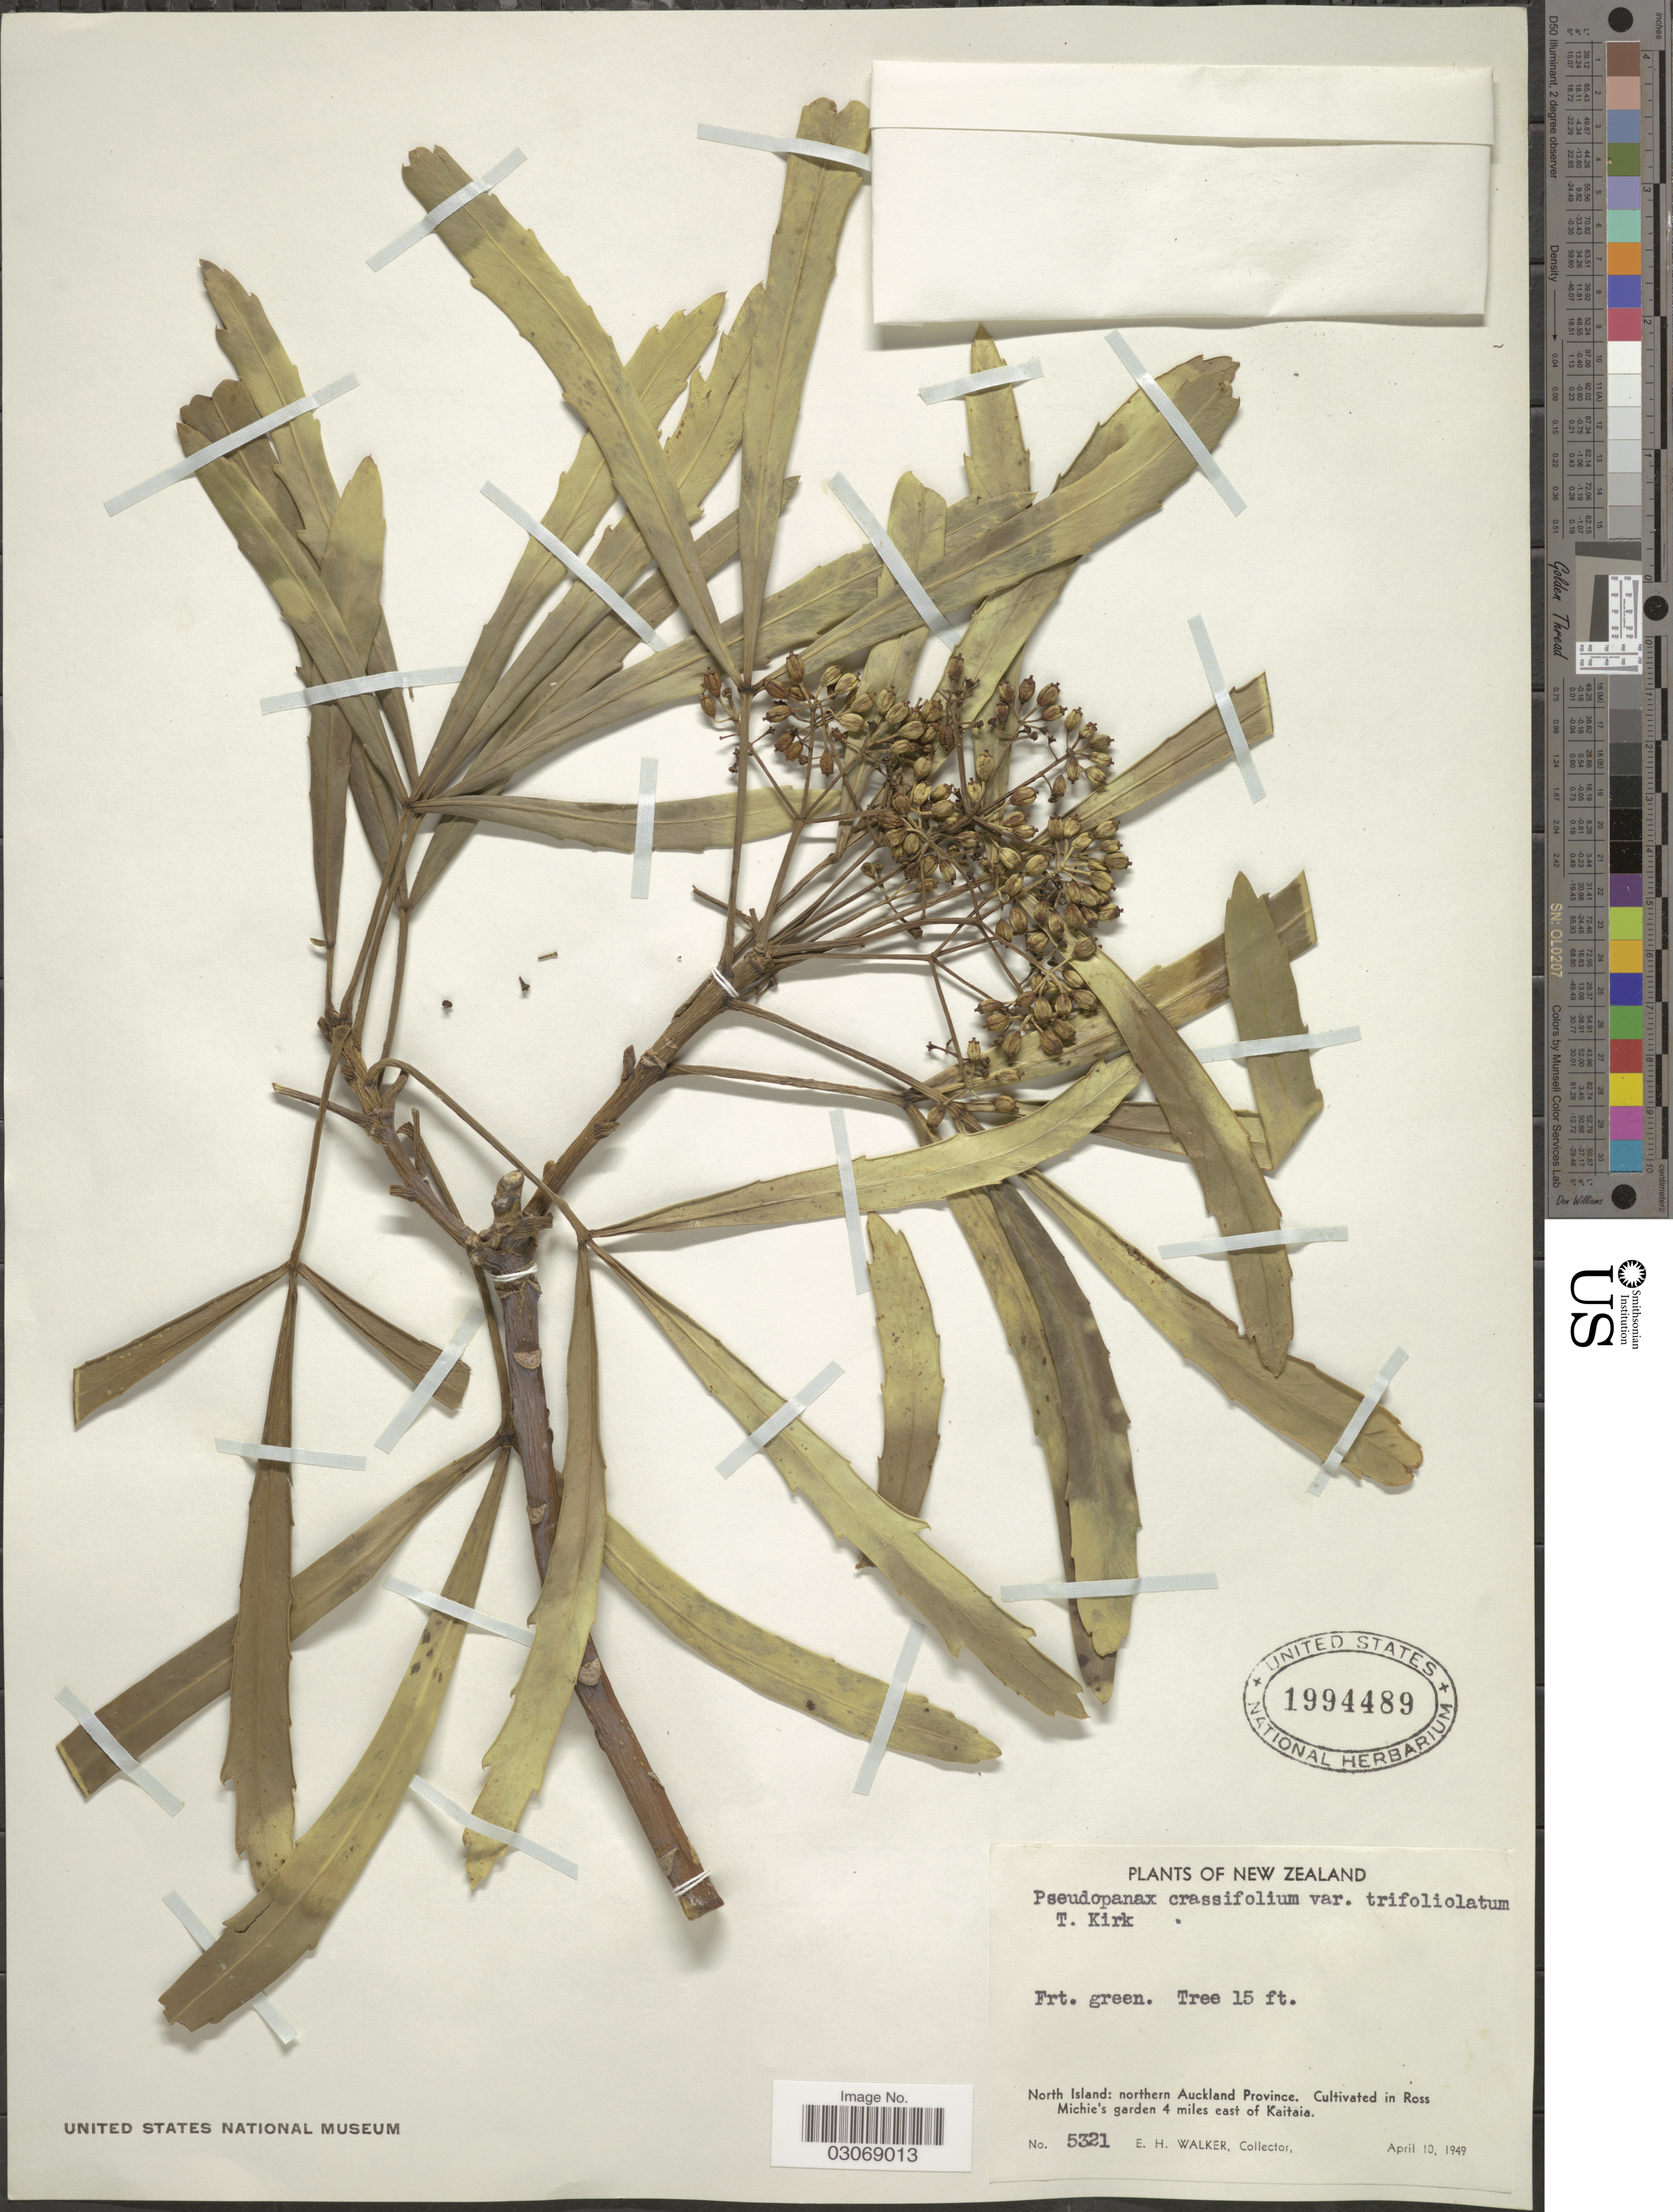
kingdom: Plantae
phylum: Tracheophyta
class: Magnoliopsida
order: Apiales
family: Araliaceae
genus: Pseudopanax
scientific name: Pseudopanax crassifolius var. trifoliolatus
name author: Kirk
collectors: E. H. Walker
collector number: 5321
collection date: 1949-04-10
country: New Zealand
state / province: Auckland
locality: North Island: northern Auckland Province. Cultivated in Ross Michie's garden 4 miles east of Kaitaia.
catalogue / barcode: US 1994489